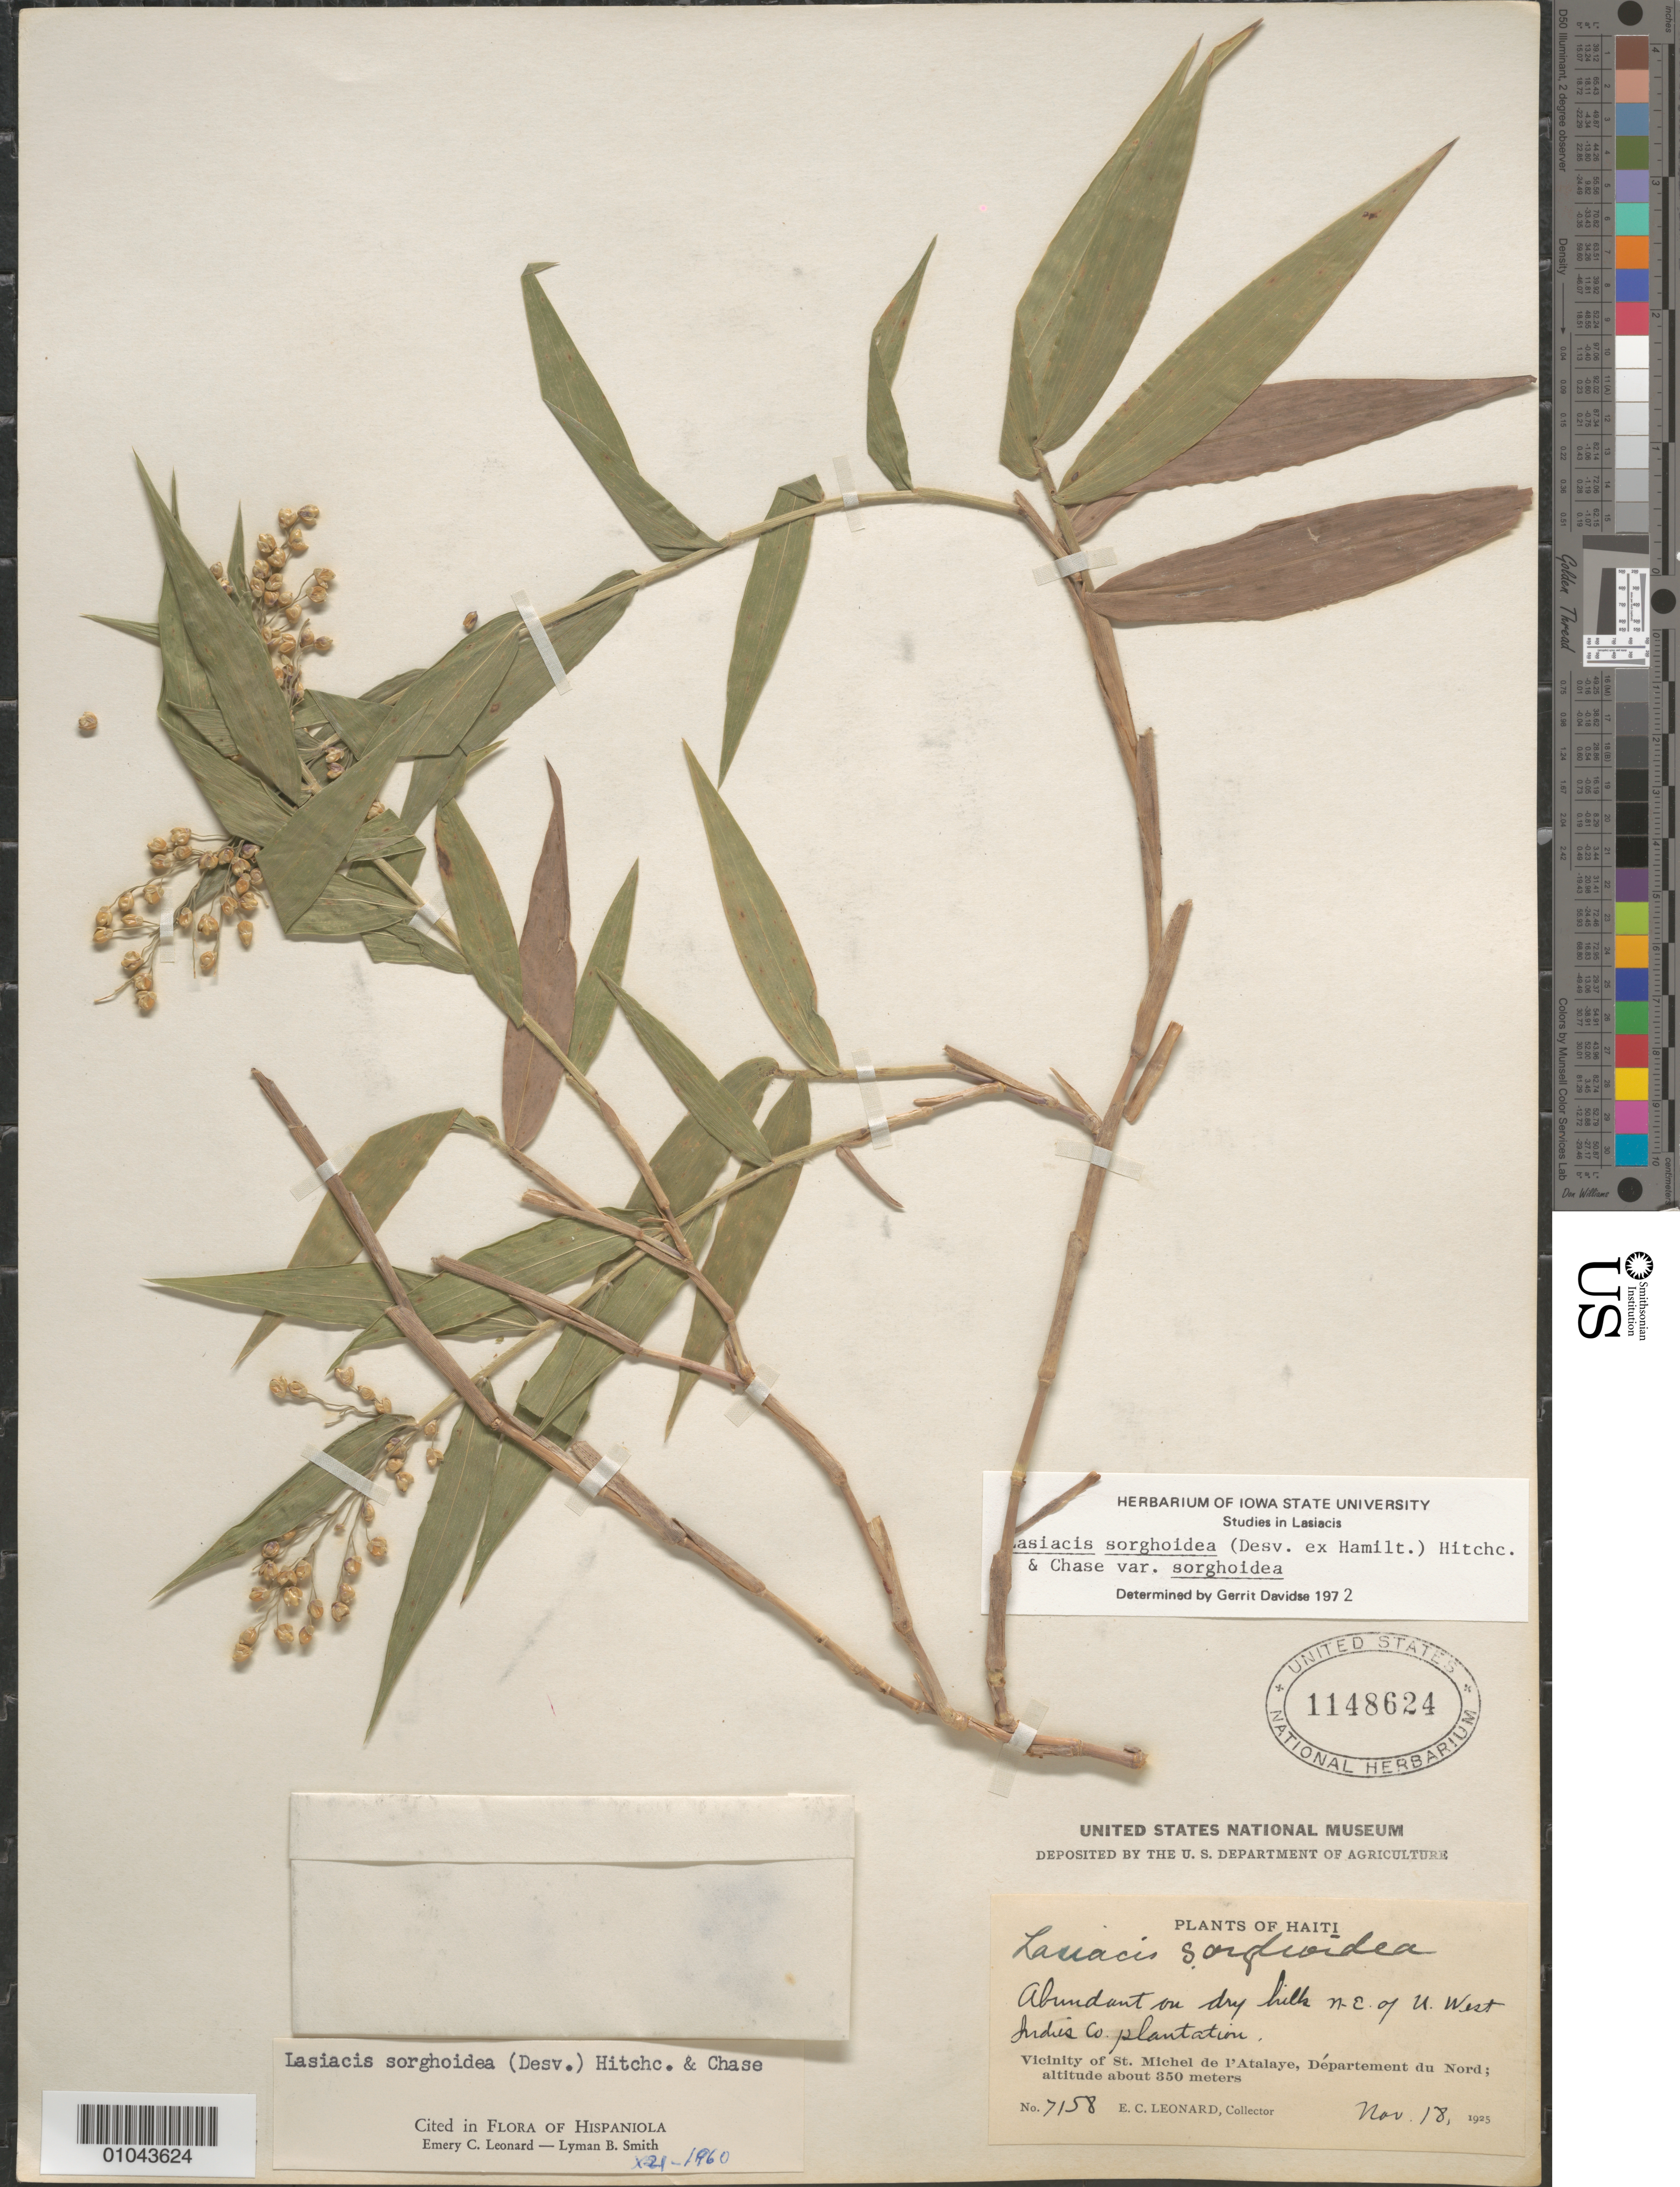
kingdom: Plantae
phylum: Tracheophyta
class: Liliopsida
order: Poales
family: Poaceae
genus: Lasiacis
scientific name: Lasiacis sorghoidea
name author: (Desv. ex Ham.) Hitchc. & Chase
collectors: E. C. Leonard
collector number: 7158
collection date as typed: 18 Nov 1925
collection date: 1925-11-18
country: Haiti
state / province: Nord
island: Hispaniola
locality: Vicinity of St. Michel de I'Atalaye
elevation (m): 350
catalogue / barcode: US 1148624